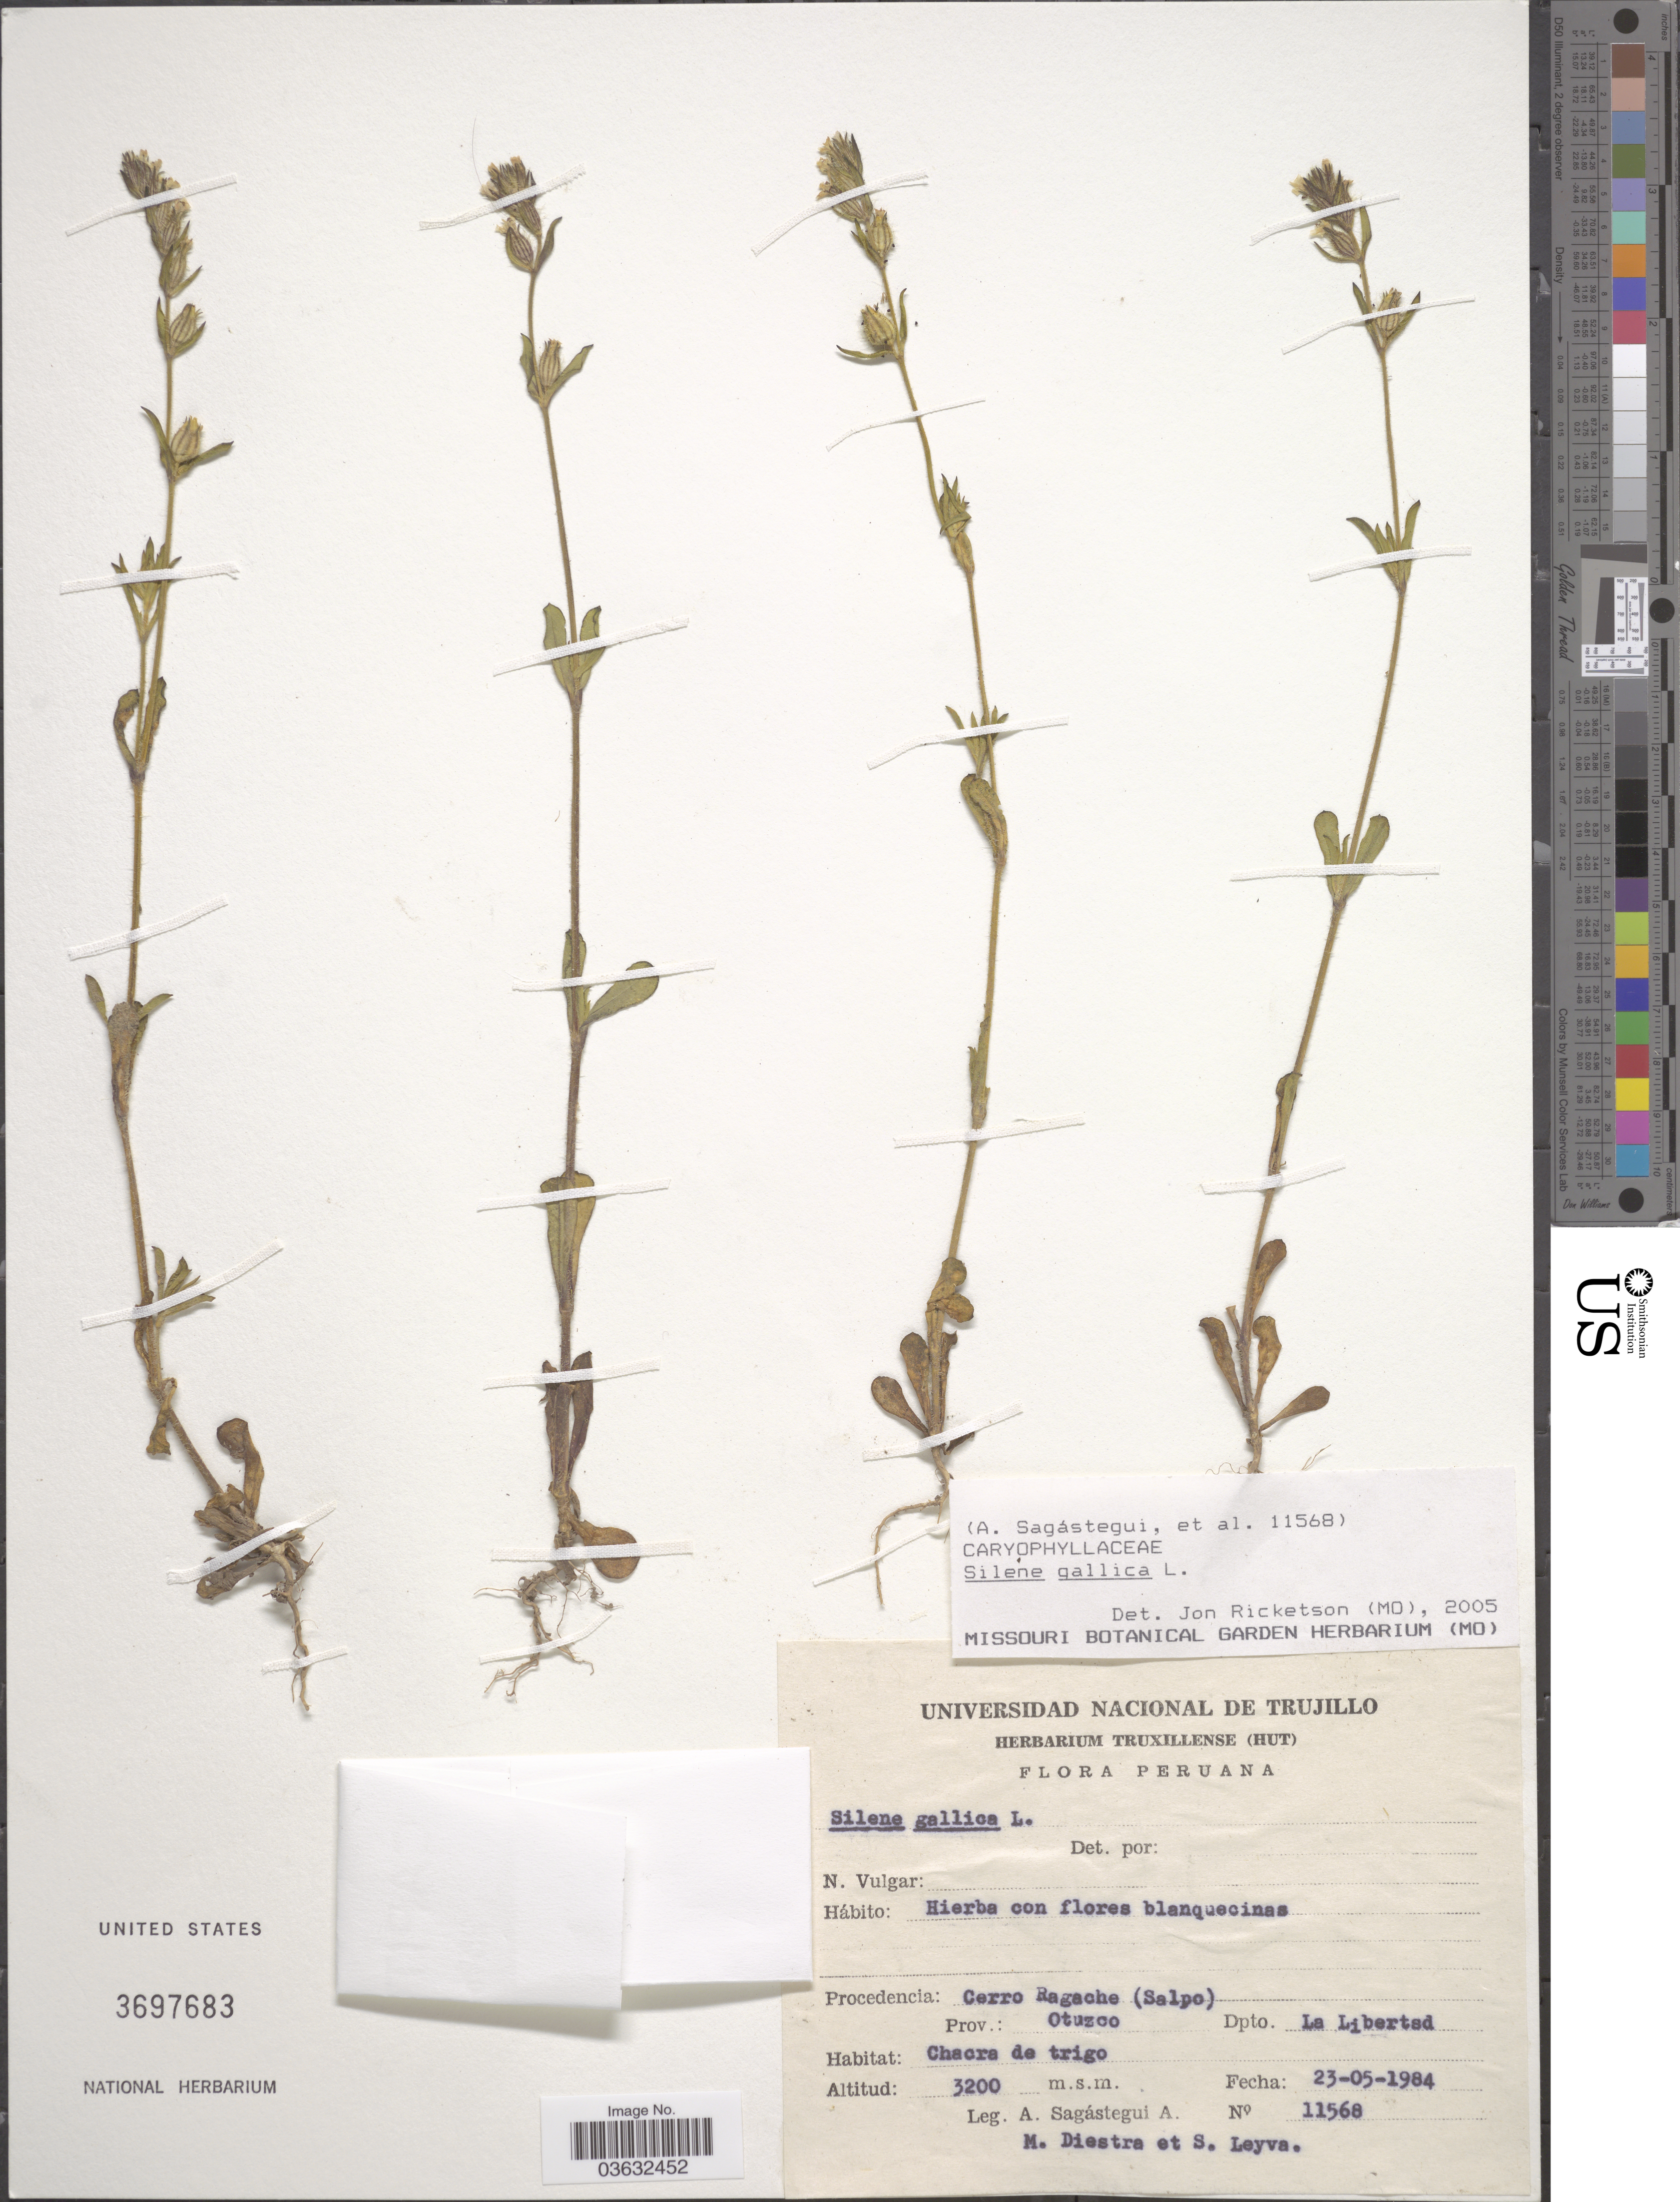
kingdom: Plantae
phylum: Tracheophyta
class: Magnoliopsida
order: Caryophyllales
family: Caryophyllaceae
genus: Silene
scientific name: Silene anglica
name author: L.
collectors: A. Sagastegui, M. Diestra & S. Leyva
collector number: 11568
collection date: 1984-05-23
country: Peru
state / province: La Libertad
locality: Procedencia: Cerro Ragache (Salpo), Prov.: Otuzco. Dpto. La Libertad.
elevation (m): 3200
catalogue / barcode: US 3697683